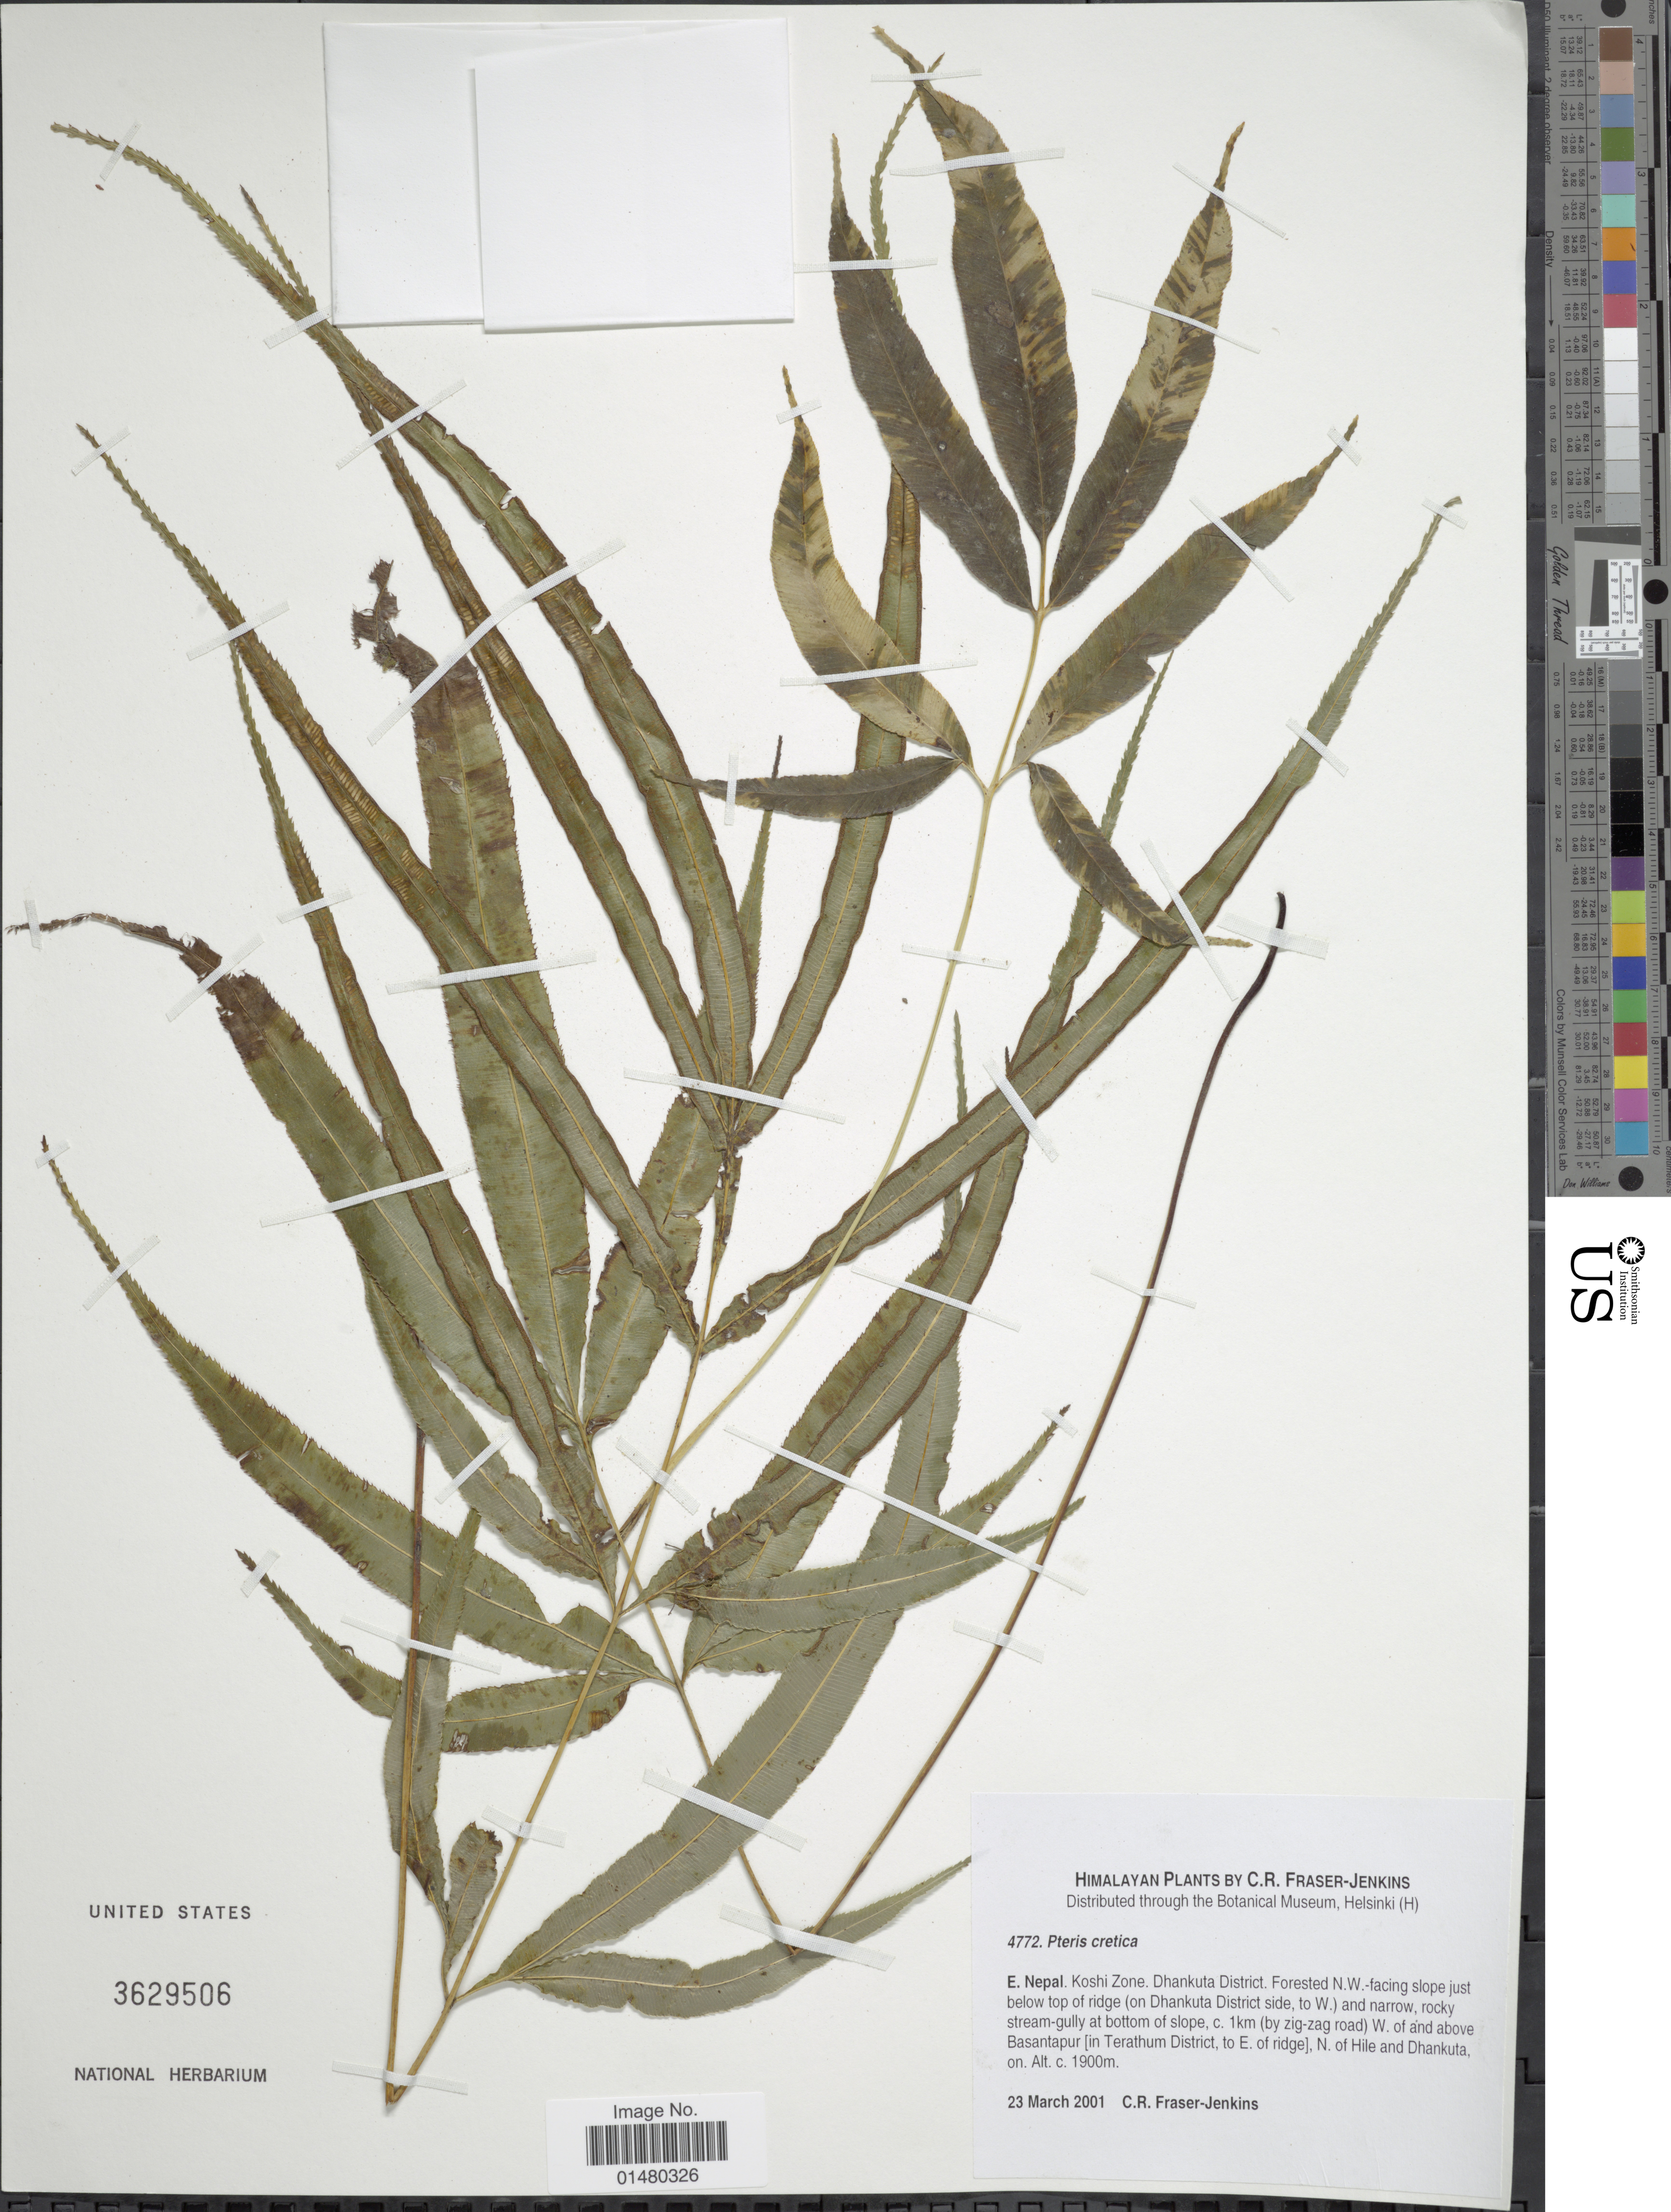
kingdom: Plantae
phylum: Tracheophyta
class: Polypodiopsida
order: Polypodiales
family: Pteridaceae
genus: Pteris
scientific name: Pteris cretica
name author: L.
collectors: C. R. Fraser-Jenkins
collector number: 4772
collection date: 2001-03-23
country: Nepal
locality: E. Nepal. Koshi Zone. Dhankuta District. Forested N.W. -facing slope just below top of ridge (on Dhankuta District side, to W.) and narrow, rocky stream-gully at bottom of slope, c. 1km (by zig-zag road) W. of and above Basantapur [in Terathum District, to E. of ridge], N. of Hille and Dhankuta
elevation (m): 1900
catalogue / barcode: US 3629506